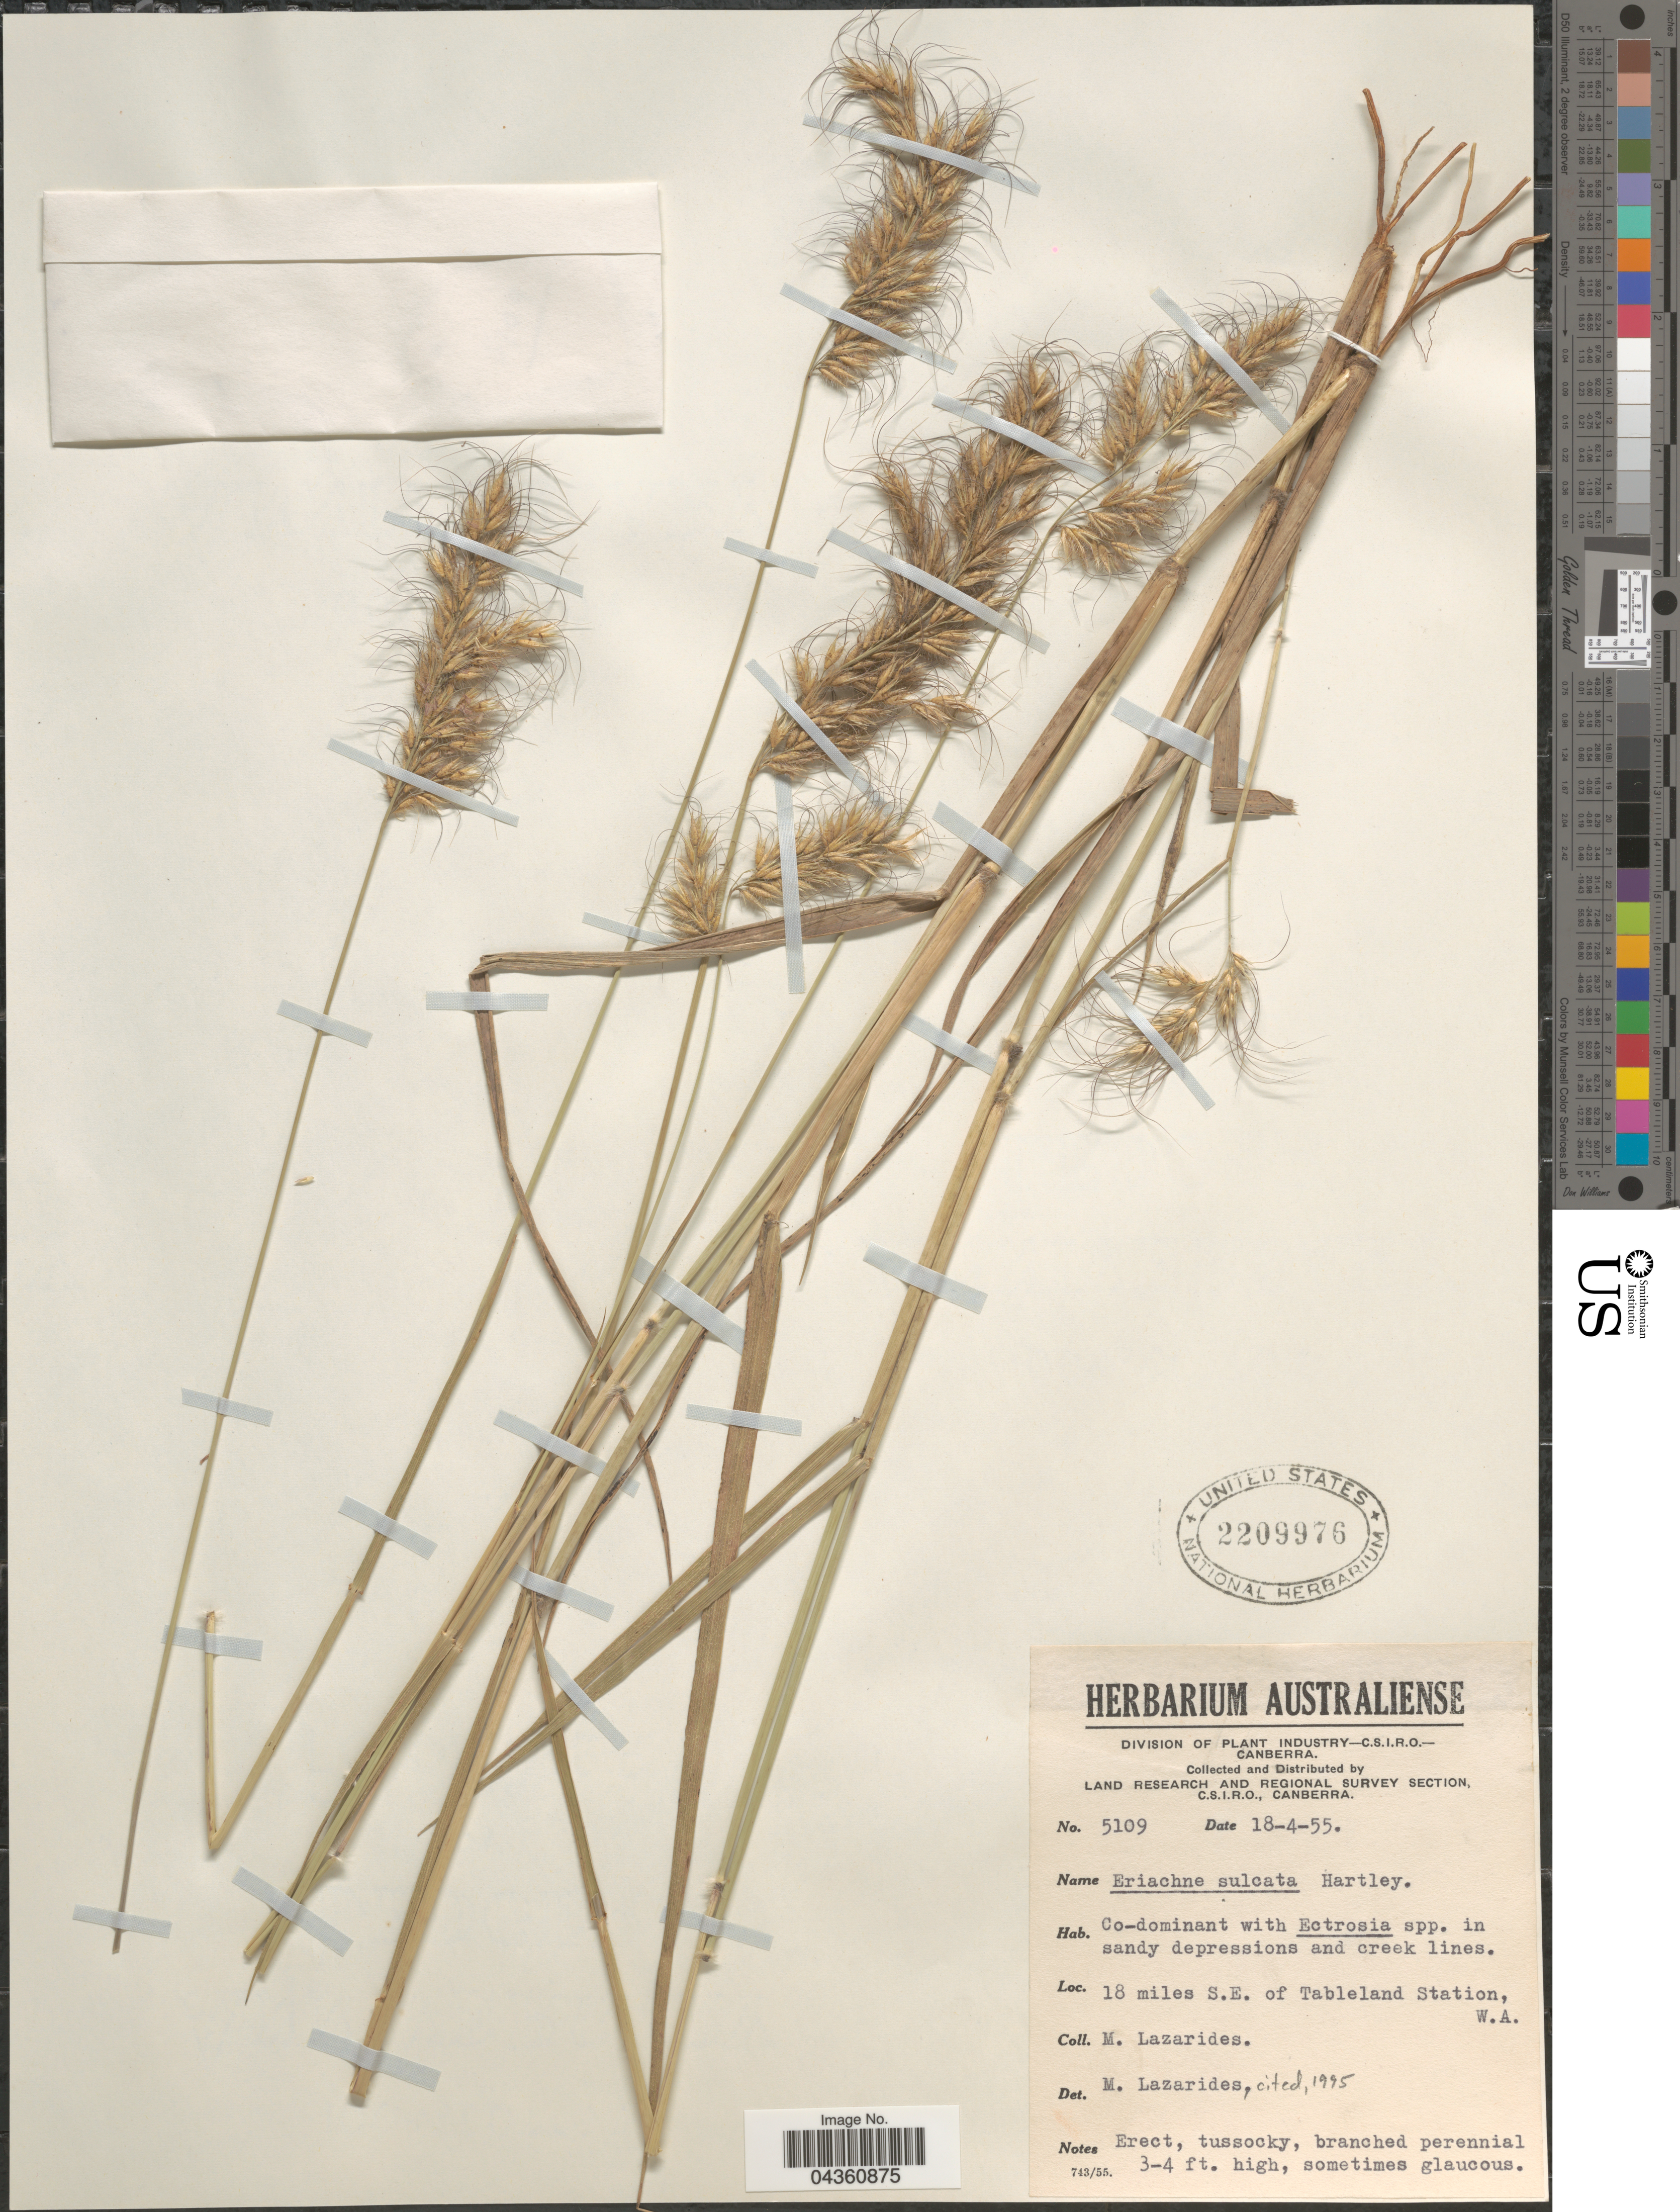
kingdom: Plantae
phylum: Tracheophyta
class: Liliopsida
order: Poales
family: Poaceae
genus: Eriachne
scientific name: Eriachne sulcata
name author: Hartley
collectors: M. Lazarides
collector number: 5109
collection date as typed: Transcribed d/m/y: 18/4/55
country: Australia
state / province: Western Australia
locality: Land Research and Regional Survey Section. 18 miles S.E. of Tableland Station.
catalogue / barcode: US 2209976